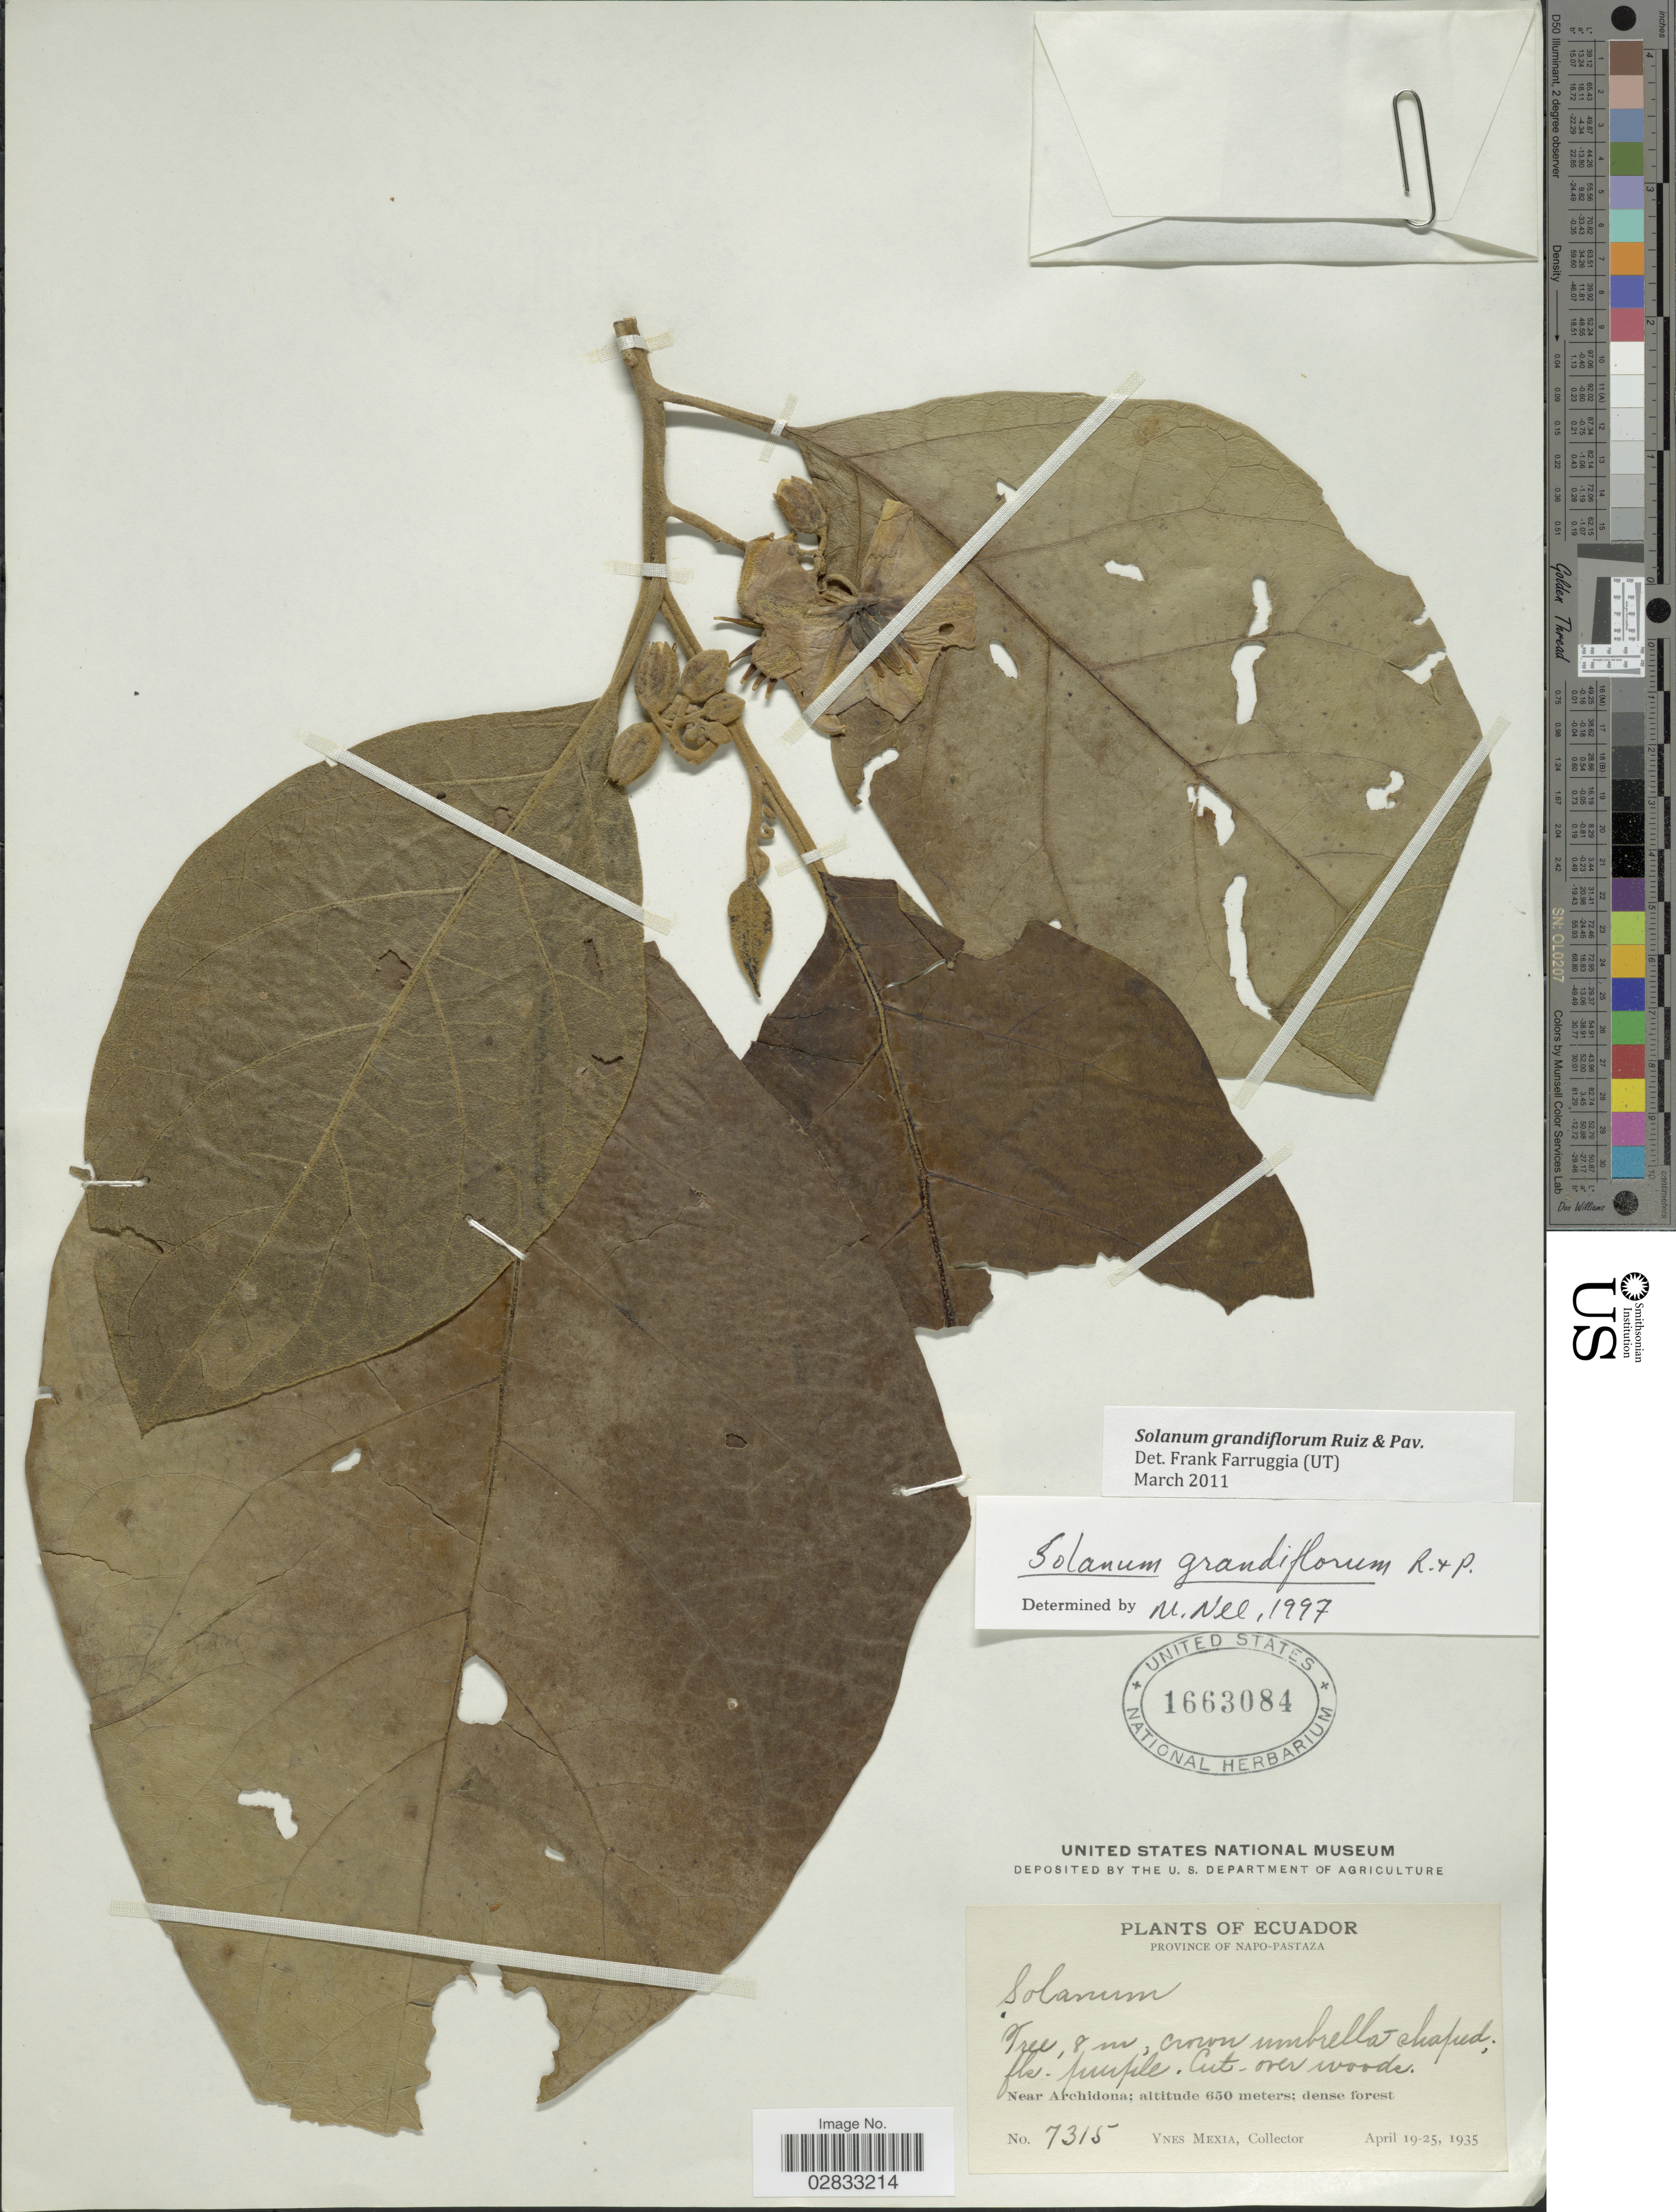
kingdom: Plantae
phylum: Tracheophyta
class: Magnoliopsida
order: Solanales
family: Solanaceae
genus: Solanum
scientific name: Solanum grandiflorum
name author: Ruiz & Pav.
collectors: Y. Mexia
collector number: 7315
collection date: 1935-04-19/1935-04-25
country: Ecuador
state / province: Napo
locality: Province of Napo-Pastaza. Near Archidona.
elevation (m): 650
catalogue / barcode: US 1663084